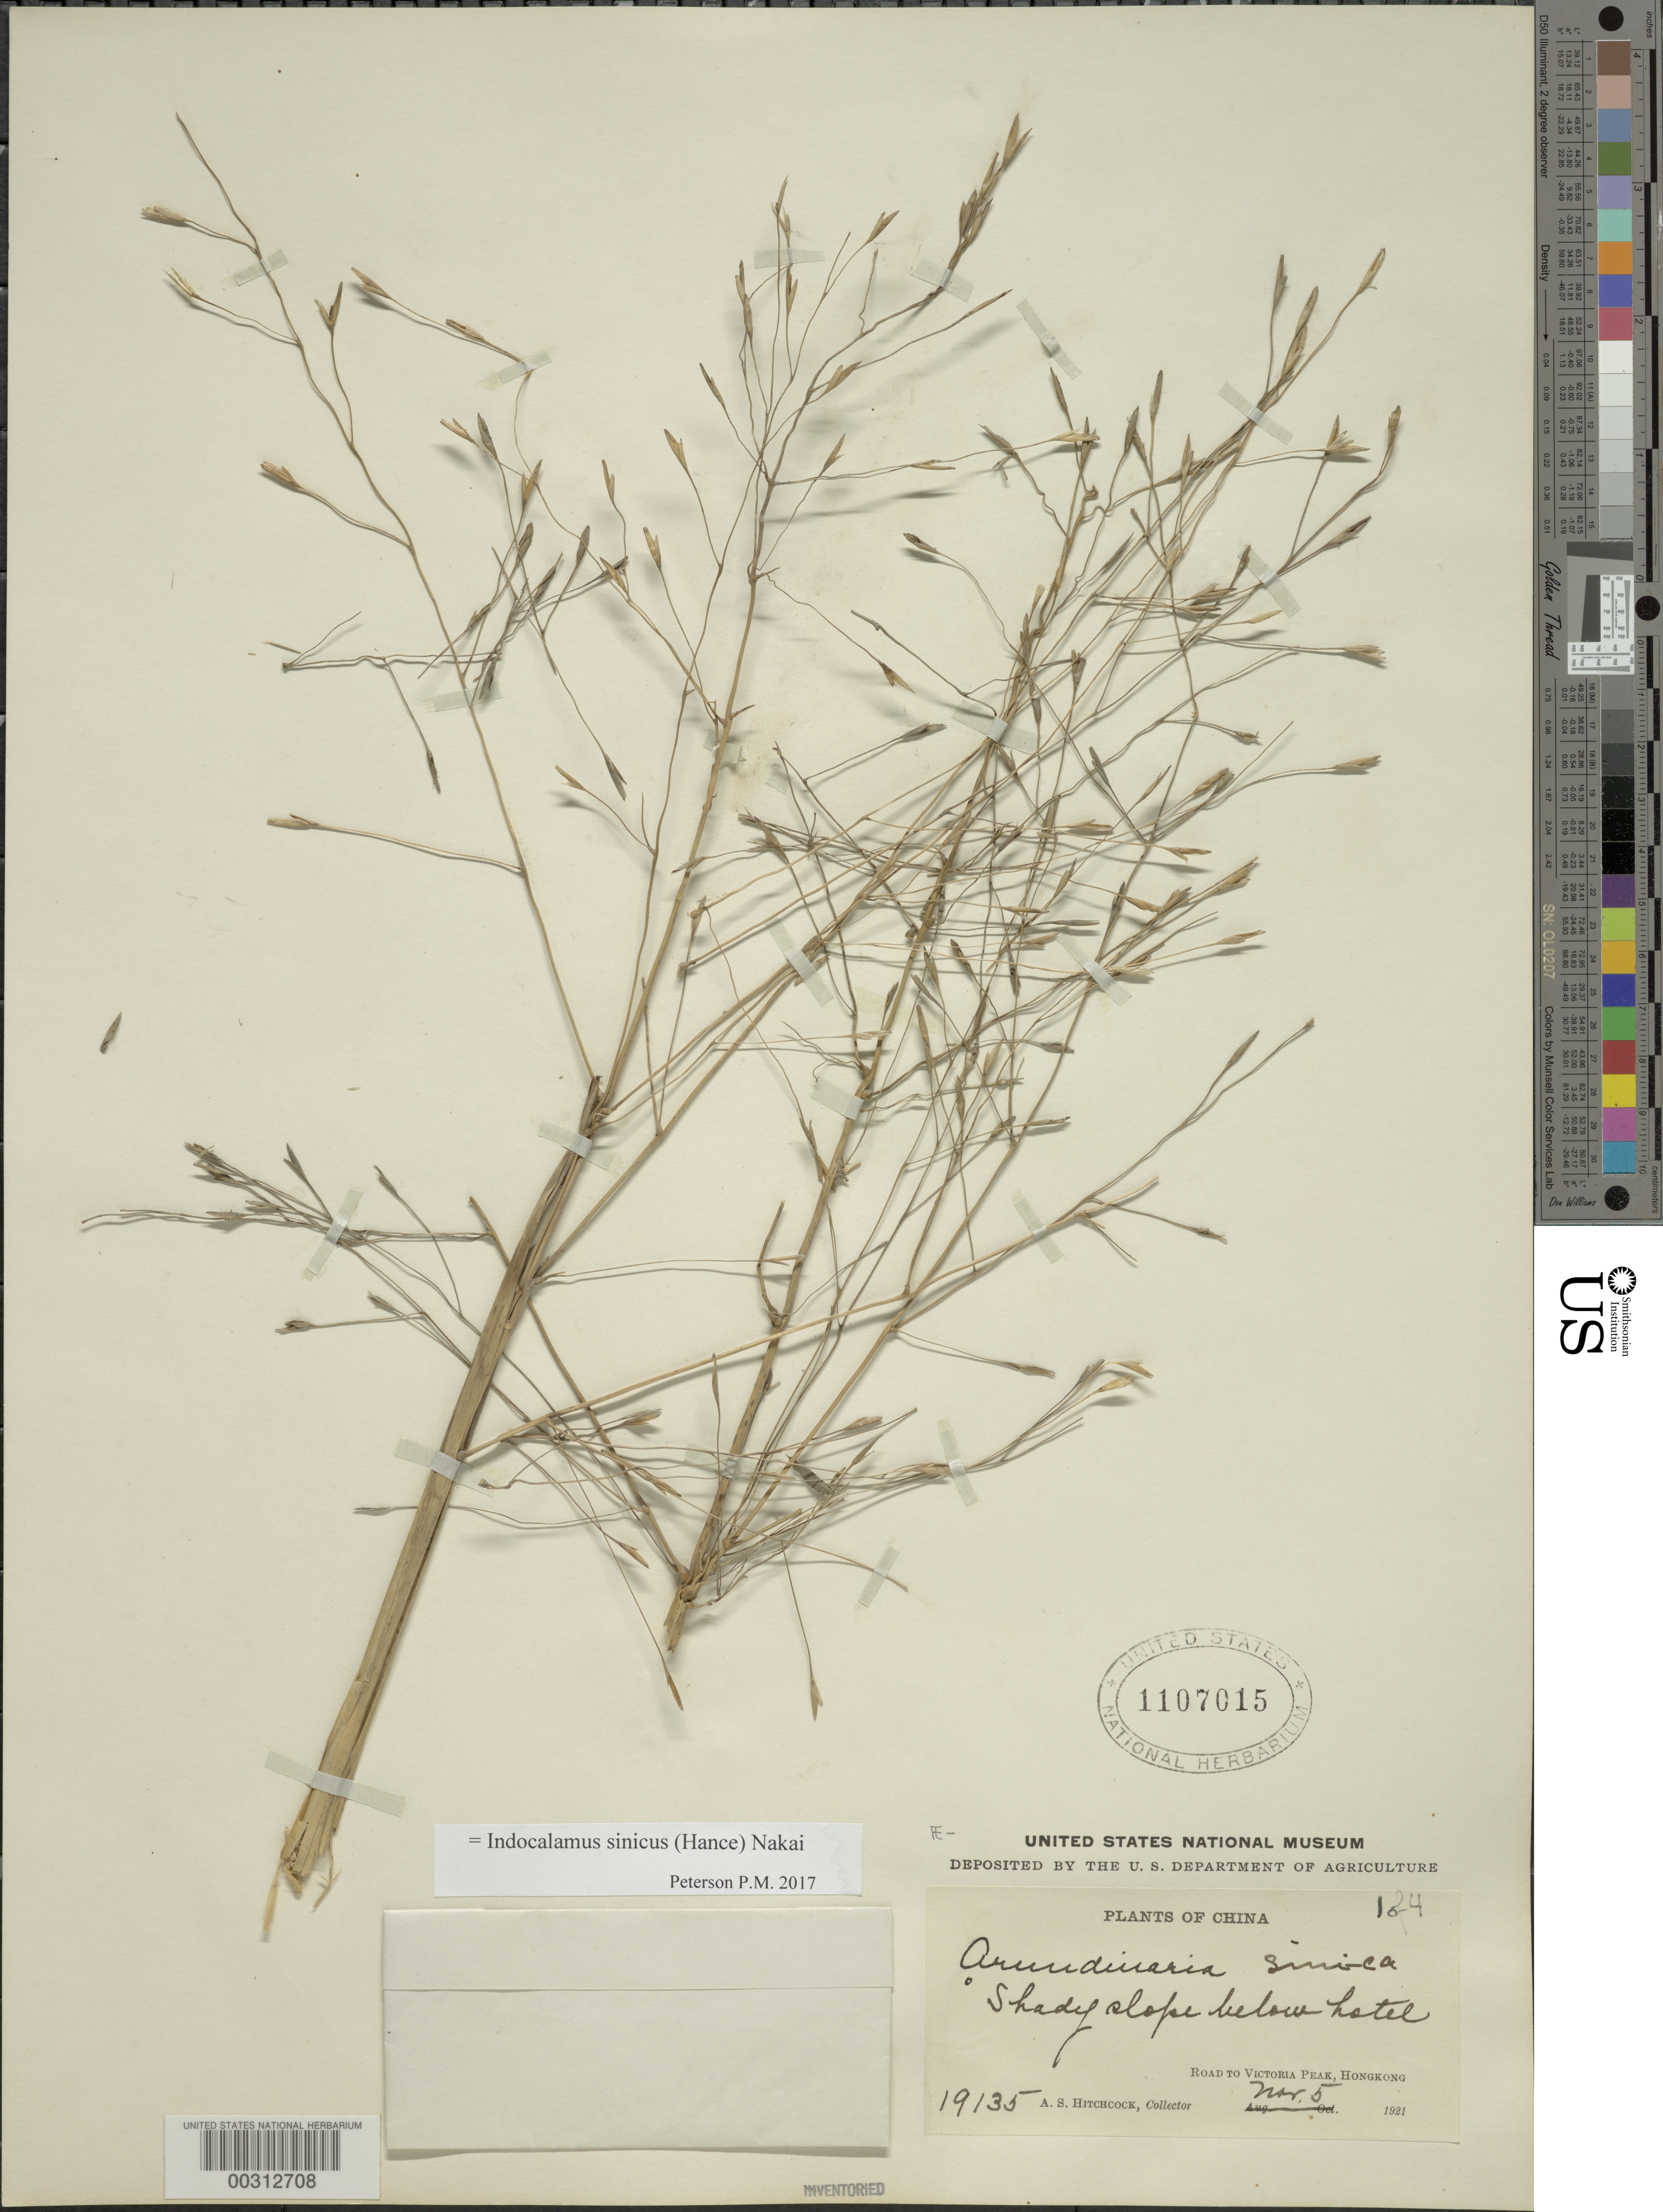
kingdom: Plantae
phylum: Tracheophyta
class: Liliopsida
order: Poales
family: Poaceae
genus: Indocalamus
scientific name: Indocalamus sinicus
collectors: A. S. Hitchcock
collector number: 19135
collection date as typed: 05 Nov 1921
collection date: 1921-11-05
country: China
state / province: Hong Kong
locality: Road to victoria peak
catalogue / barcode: US 1107015